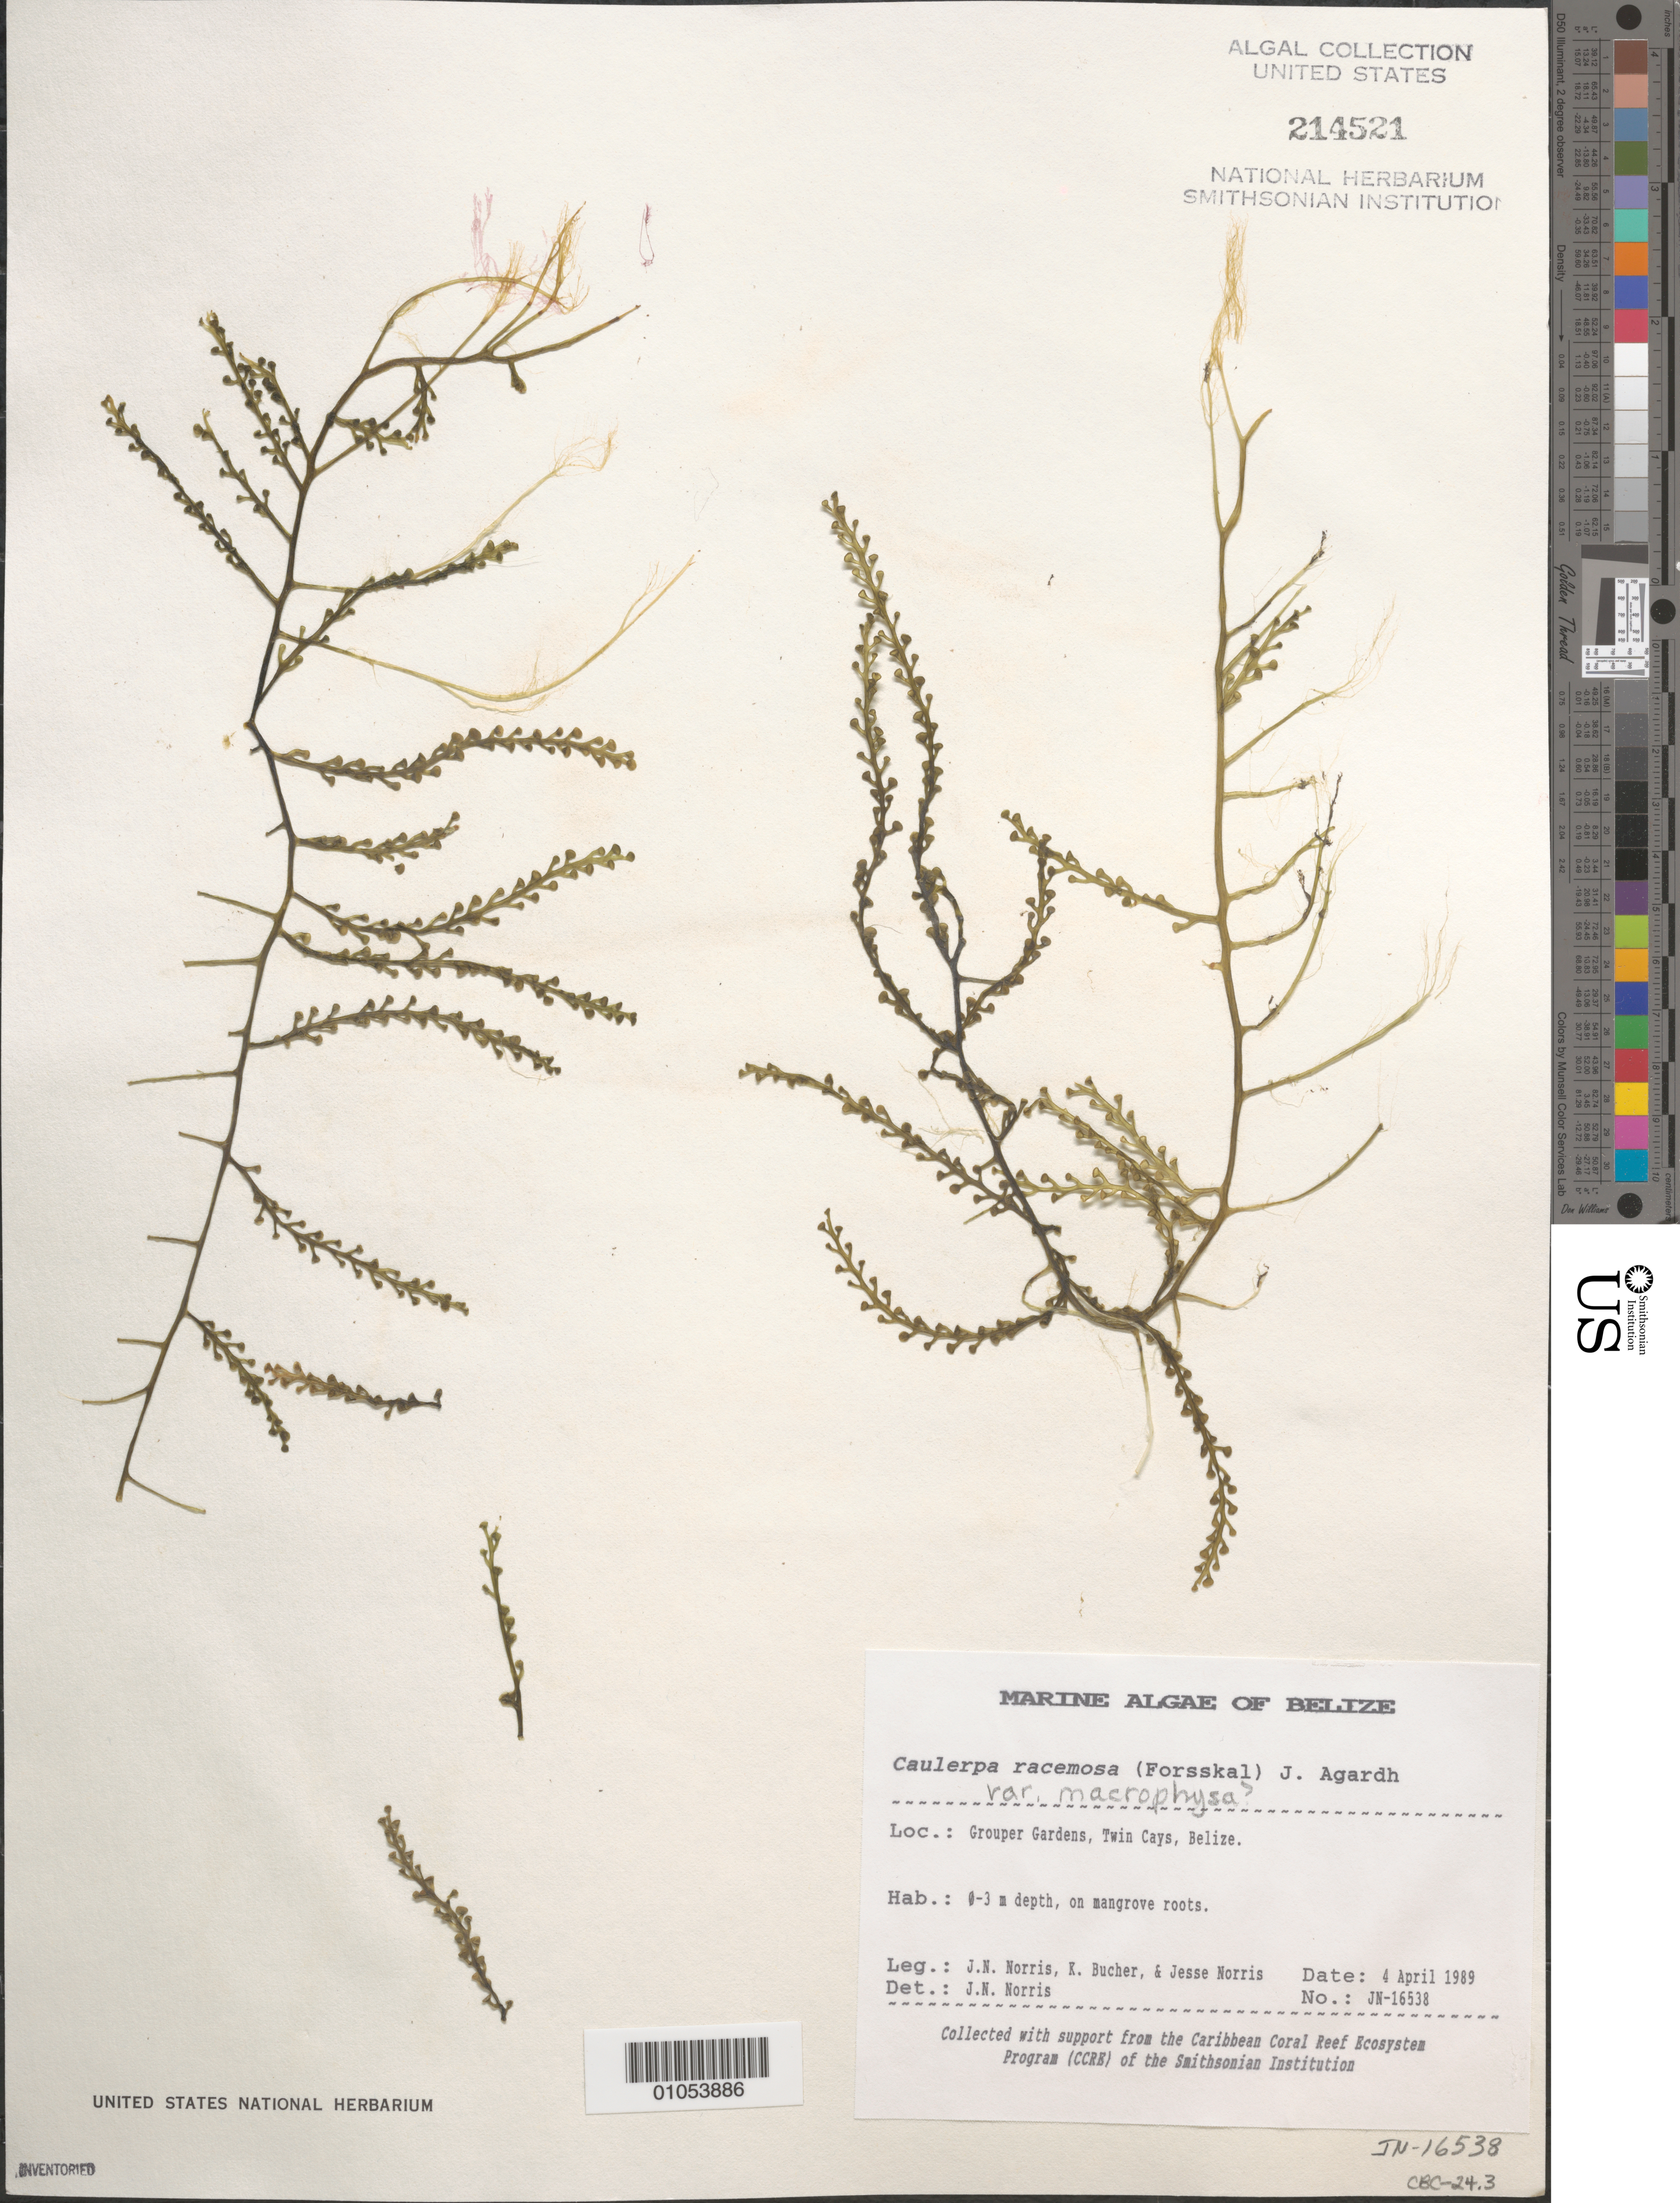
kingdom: Plantae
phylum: Chlorophyta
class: Ulvophyceae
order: Bryopsidales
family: Caulerpaceae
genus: Caulerpa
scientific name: Caulerpa racemosa var. macrophysa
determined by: Norris, James N.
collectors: J. N. Norris, K. E. Bucher & J. A. Norris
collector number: JN-16538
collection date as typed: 04 Apr 1989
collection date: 1989-04-04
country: Belize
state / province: Stann Creek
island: Twin Cays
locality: Grouper Gardens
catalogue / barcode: US 214521